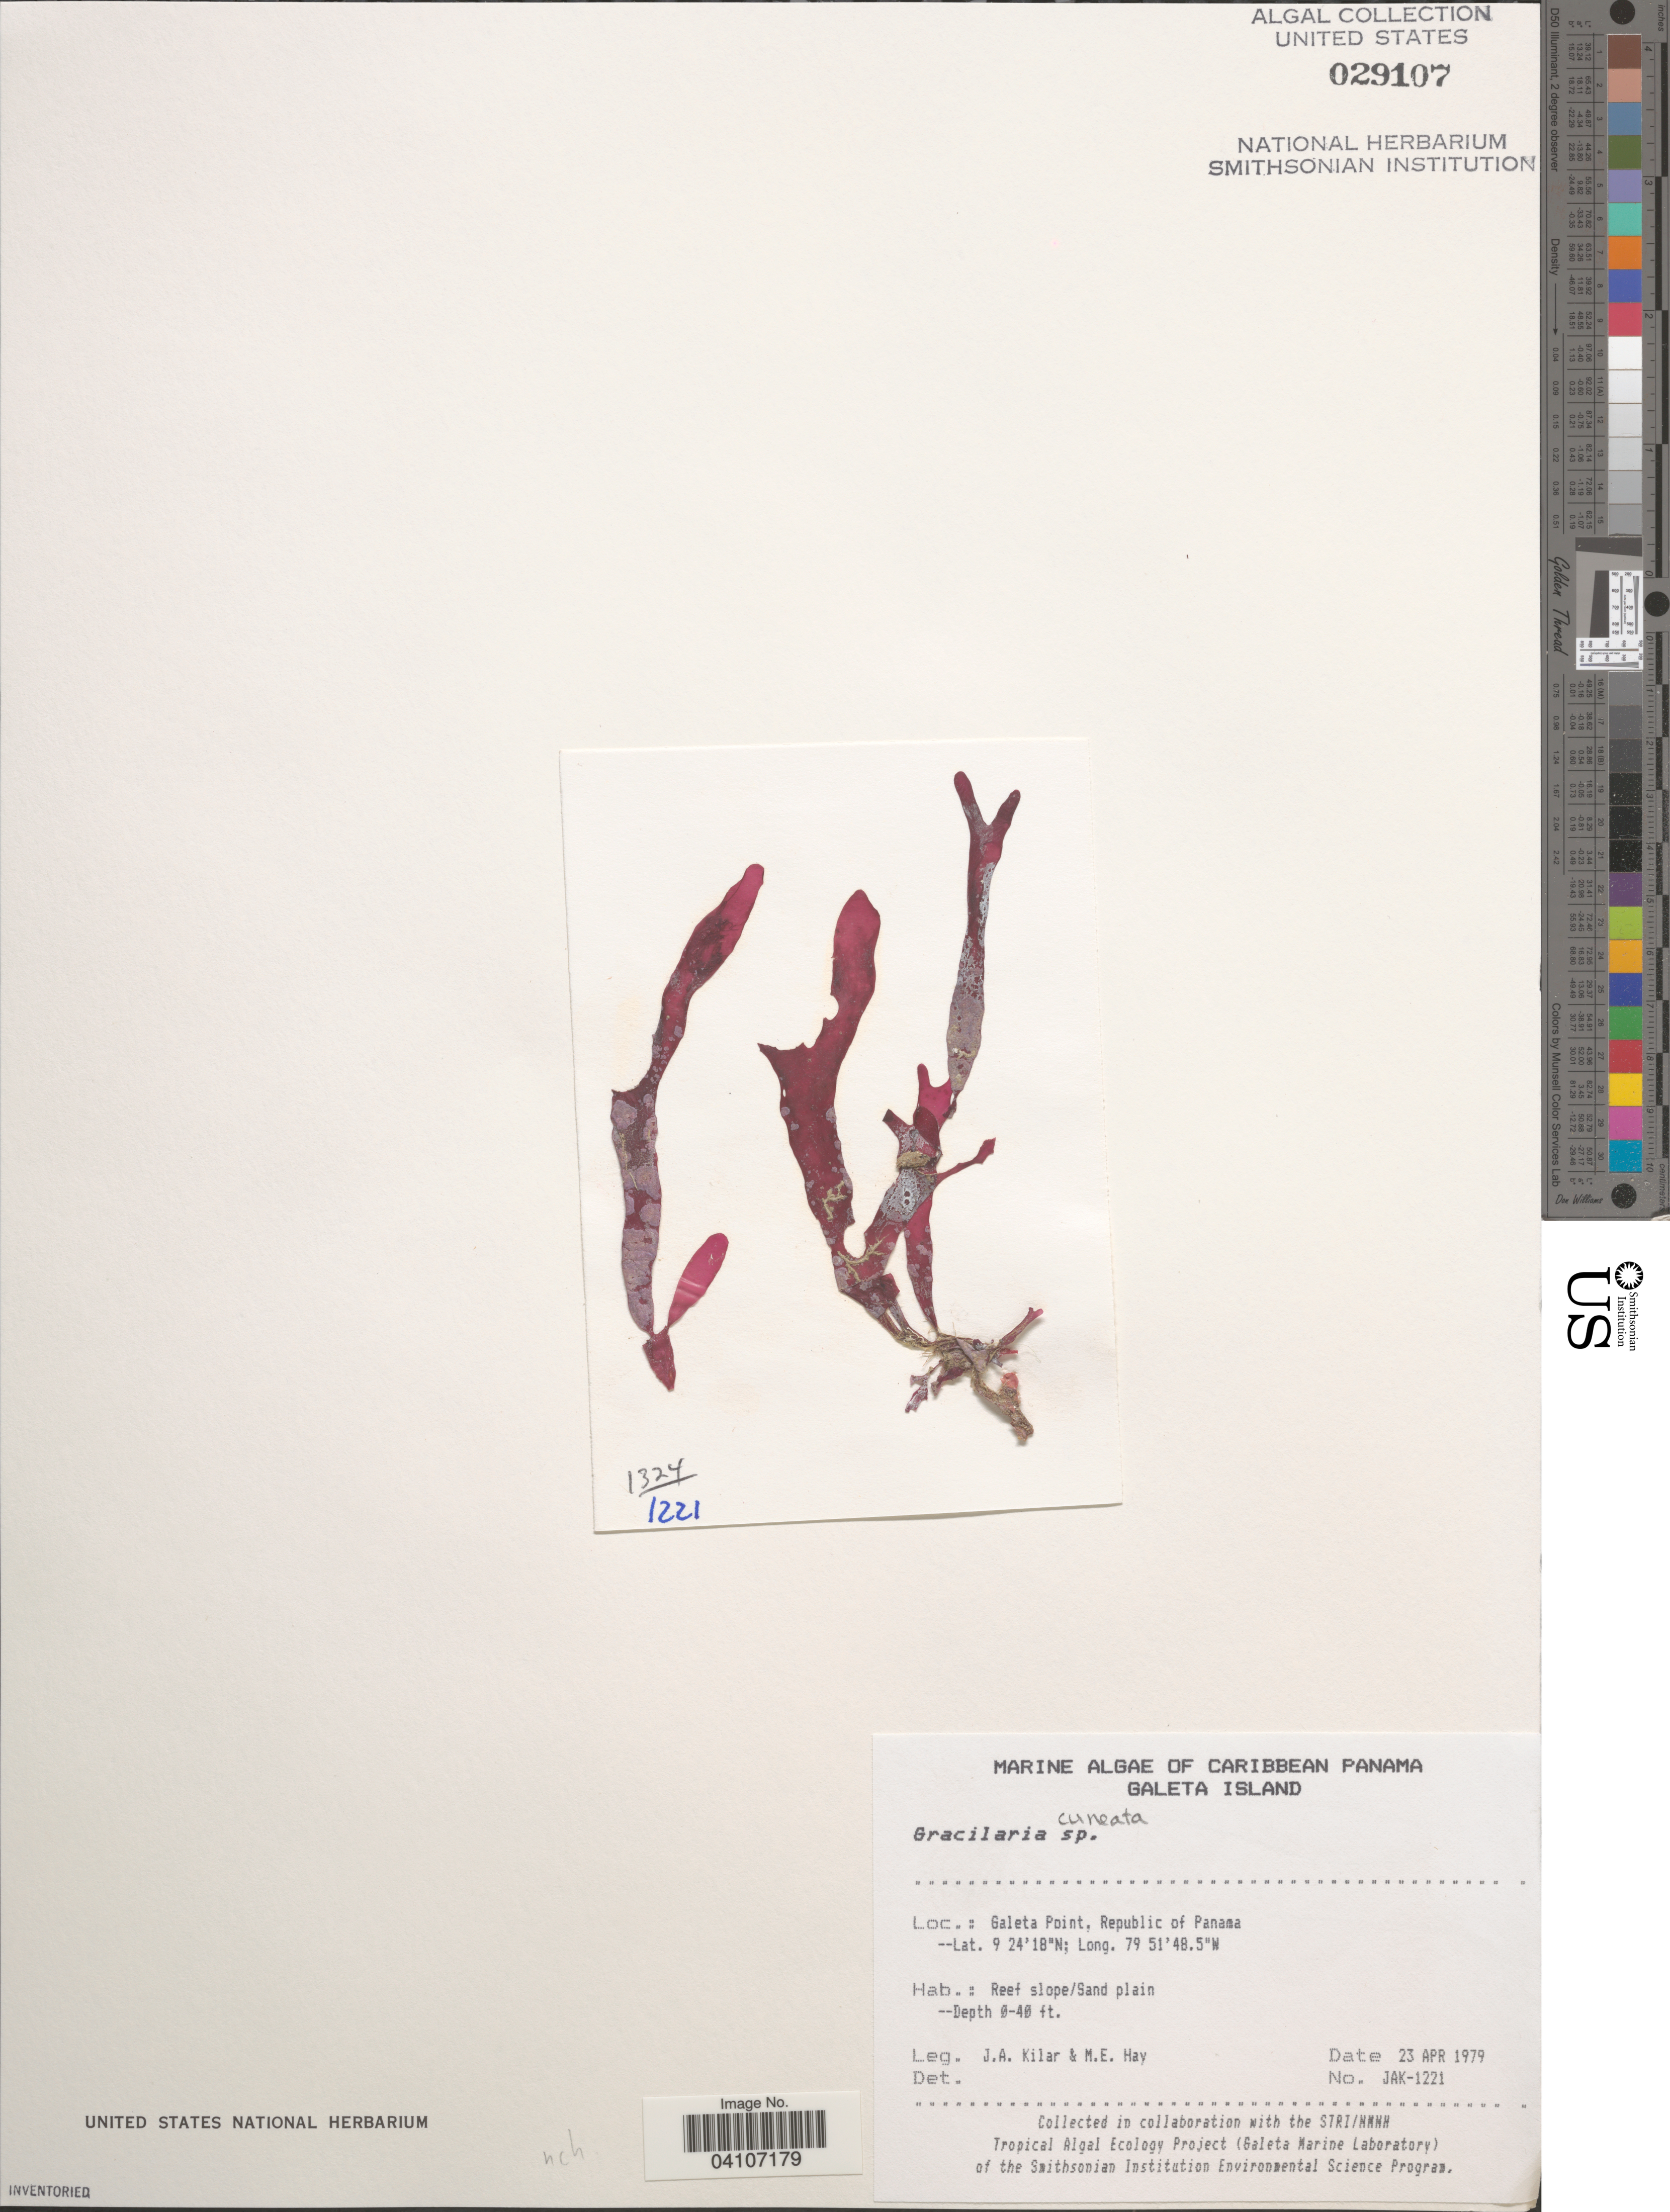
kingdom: Plantae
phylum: Rhodophyta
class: Florideophyceae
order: Gracilariales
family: Gracilariaceae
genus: Gracilaria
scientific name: Gracilaria cuneata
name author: Aresch.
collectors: J. A. Kilar & M. E. Hay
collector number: JAK-1221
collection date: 1979-04-23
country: Panama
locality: Caribbean Panama. Galeta Island. Galeta Point, Republic of Panama.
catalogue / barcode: US 29107